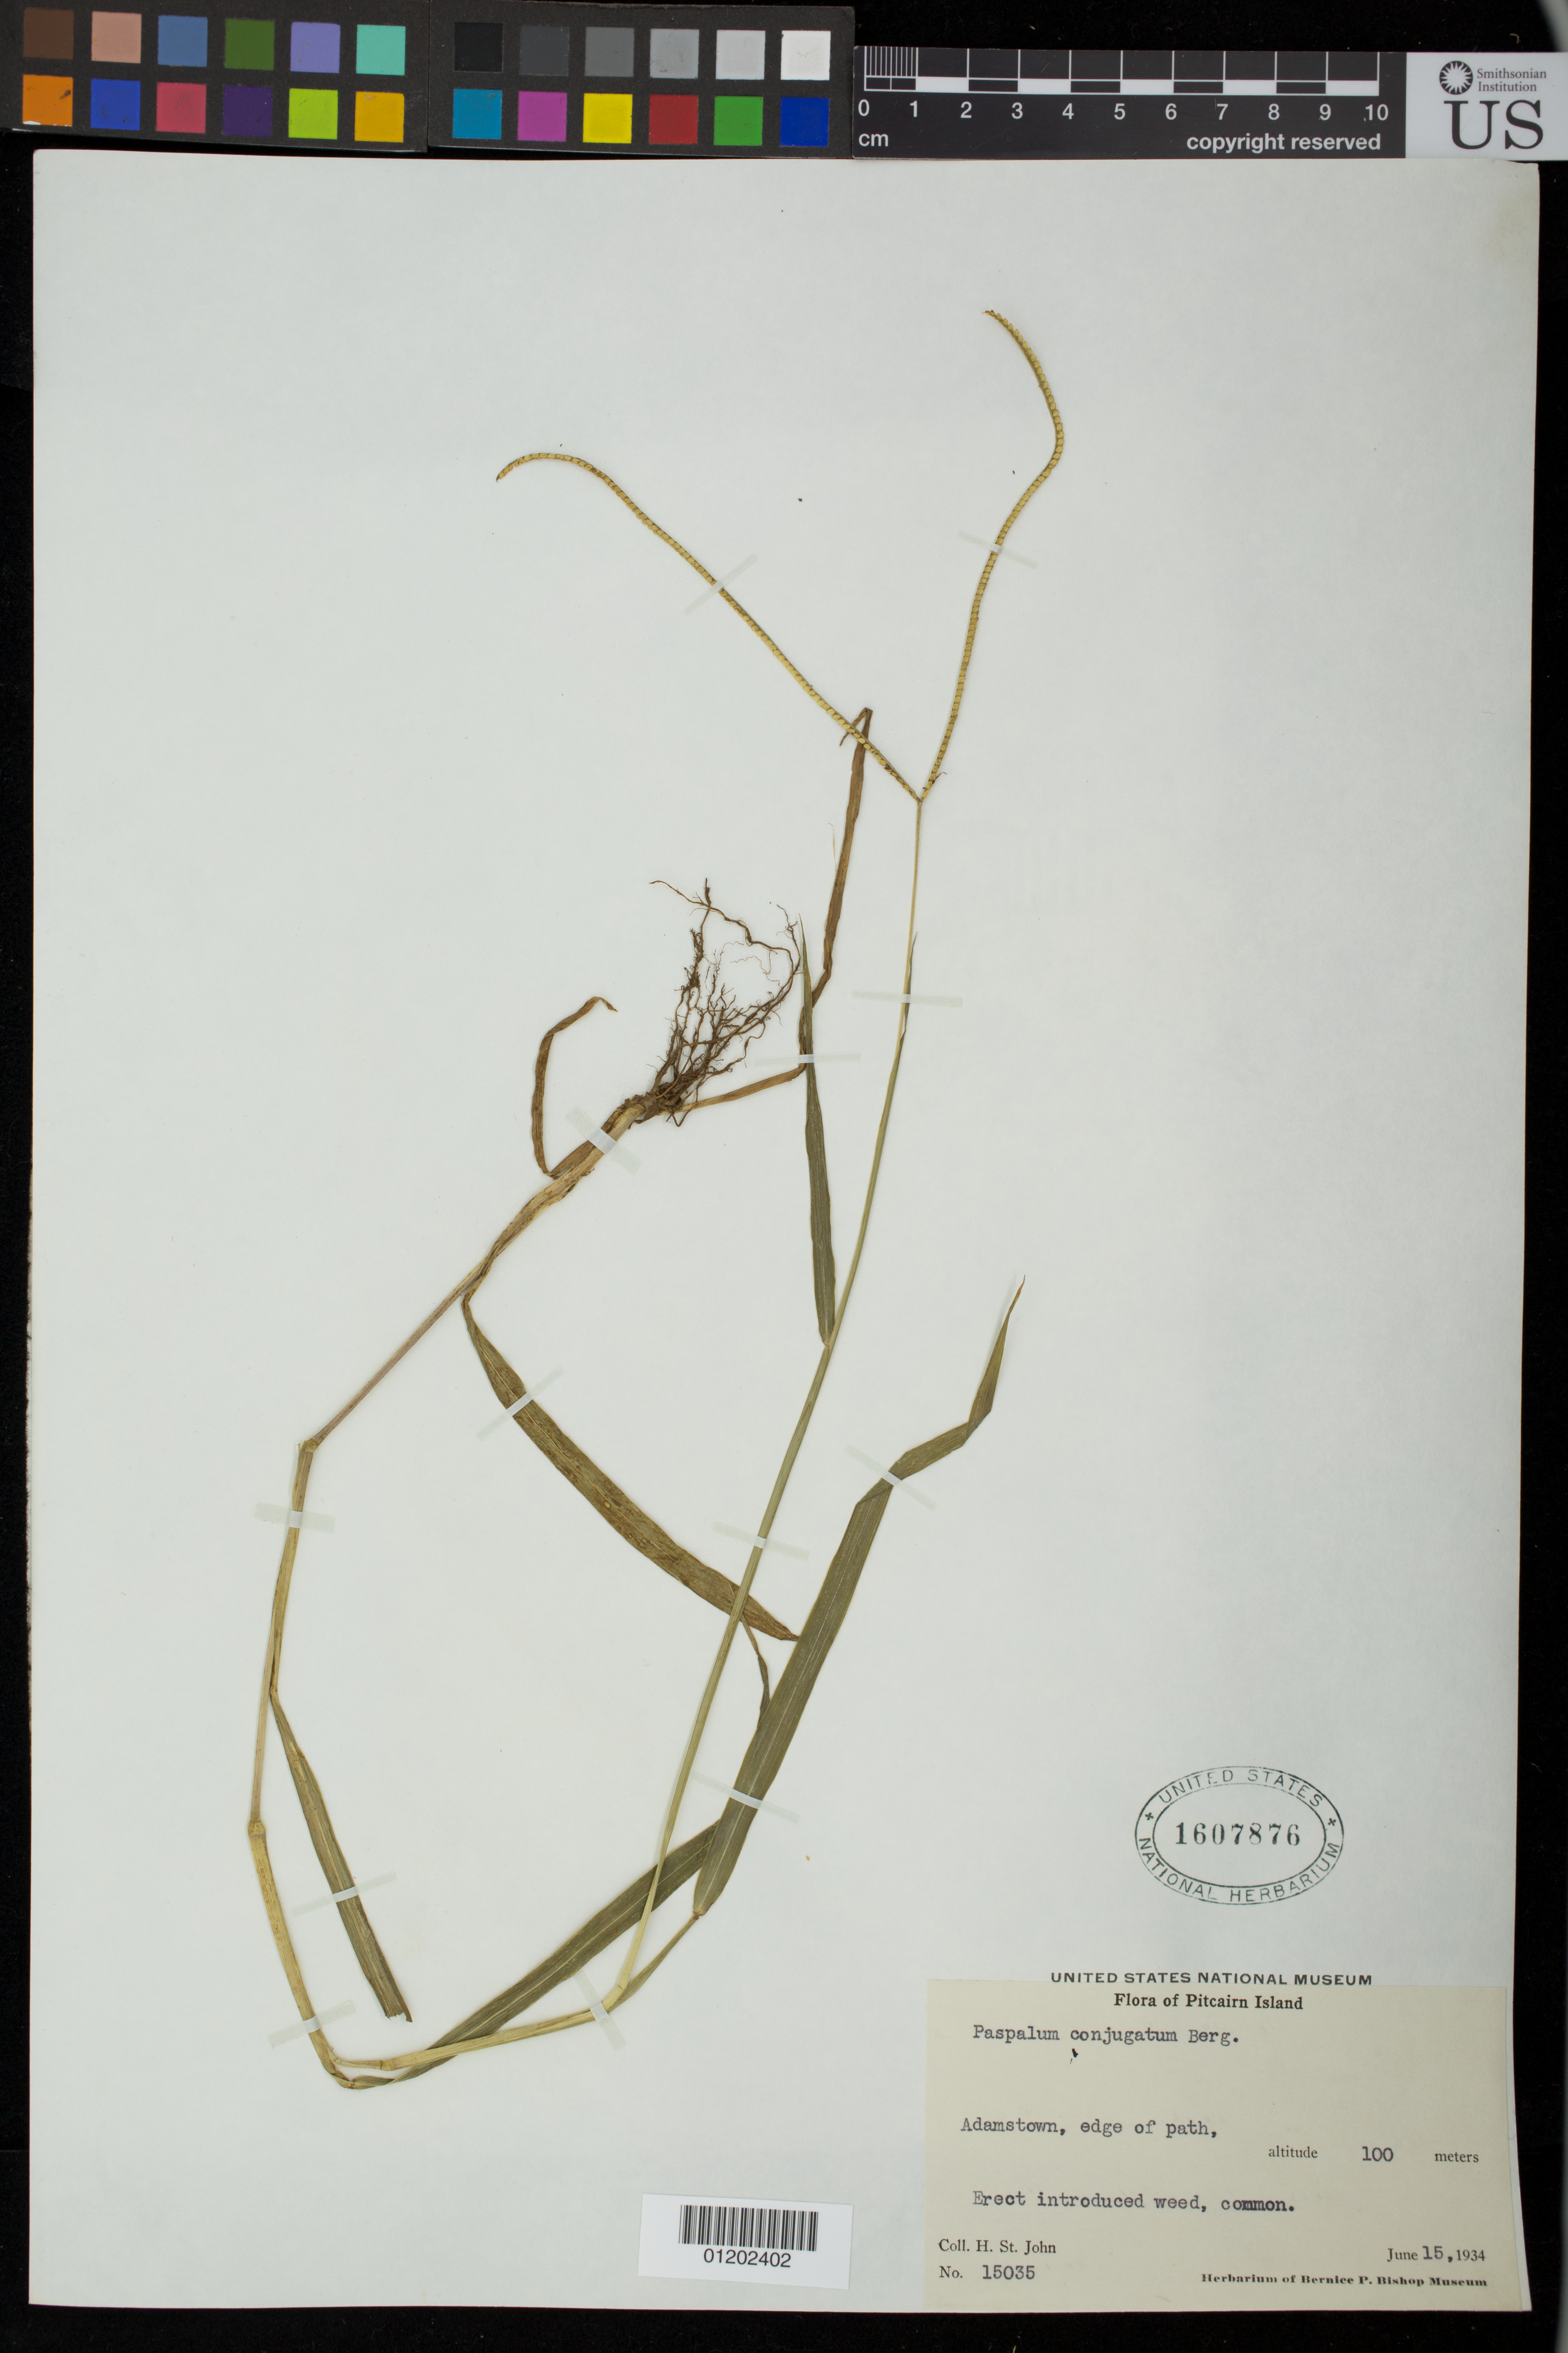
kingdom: Plantae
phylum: Tracheophyta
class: Liliopsida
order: Poales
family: Poaceae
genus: Paspalum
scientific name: Paspalum conjugatum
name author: P.J. Bergius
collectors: H. St. John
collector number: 15035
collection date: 1934-06-15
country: Pitcairn Islands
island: Pitcairn Island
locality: Adamstown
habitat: Edge of path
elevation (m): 100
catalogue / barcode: US 1607876